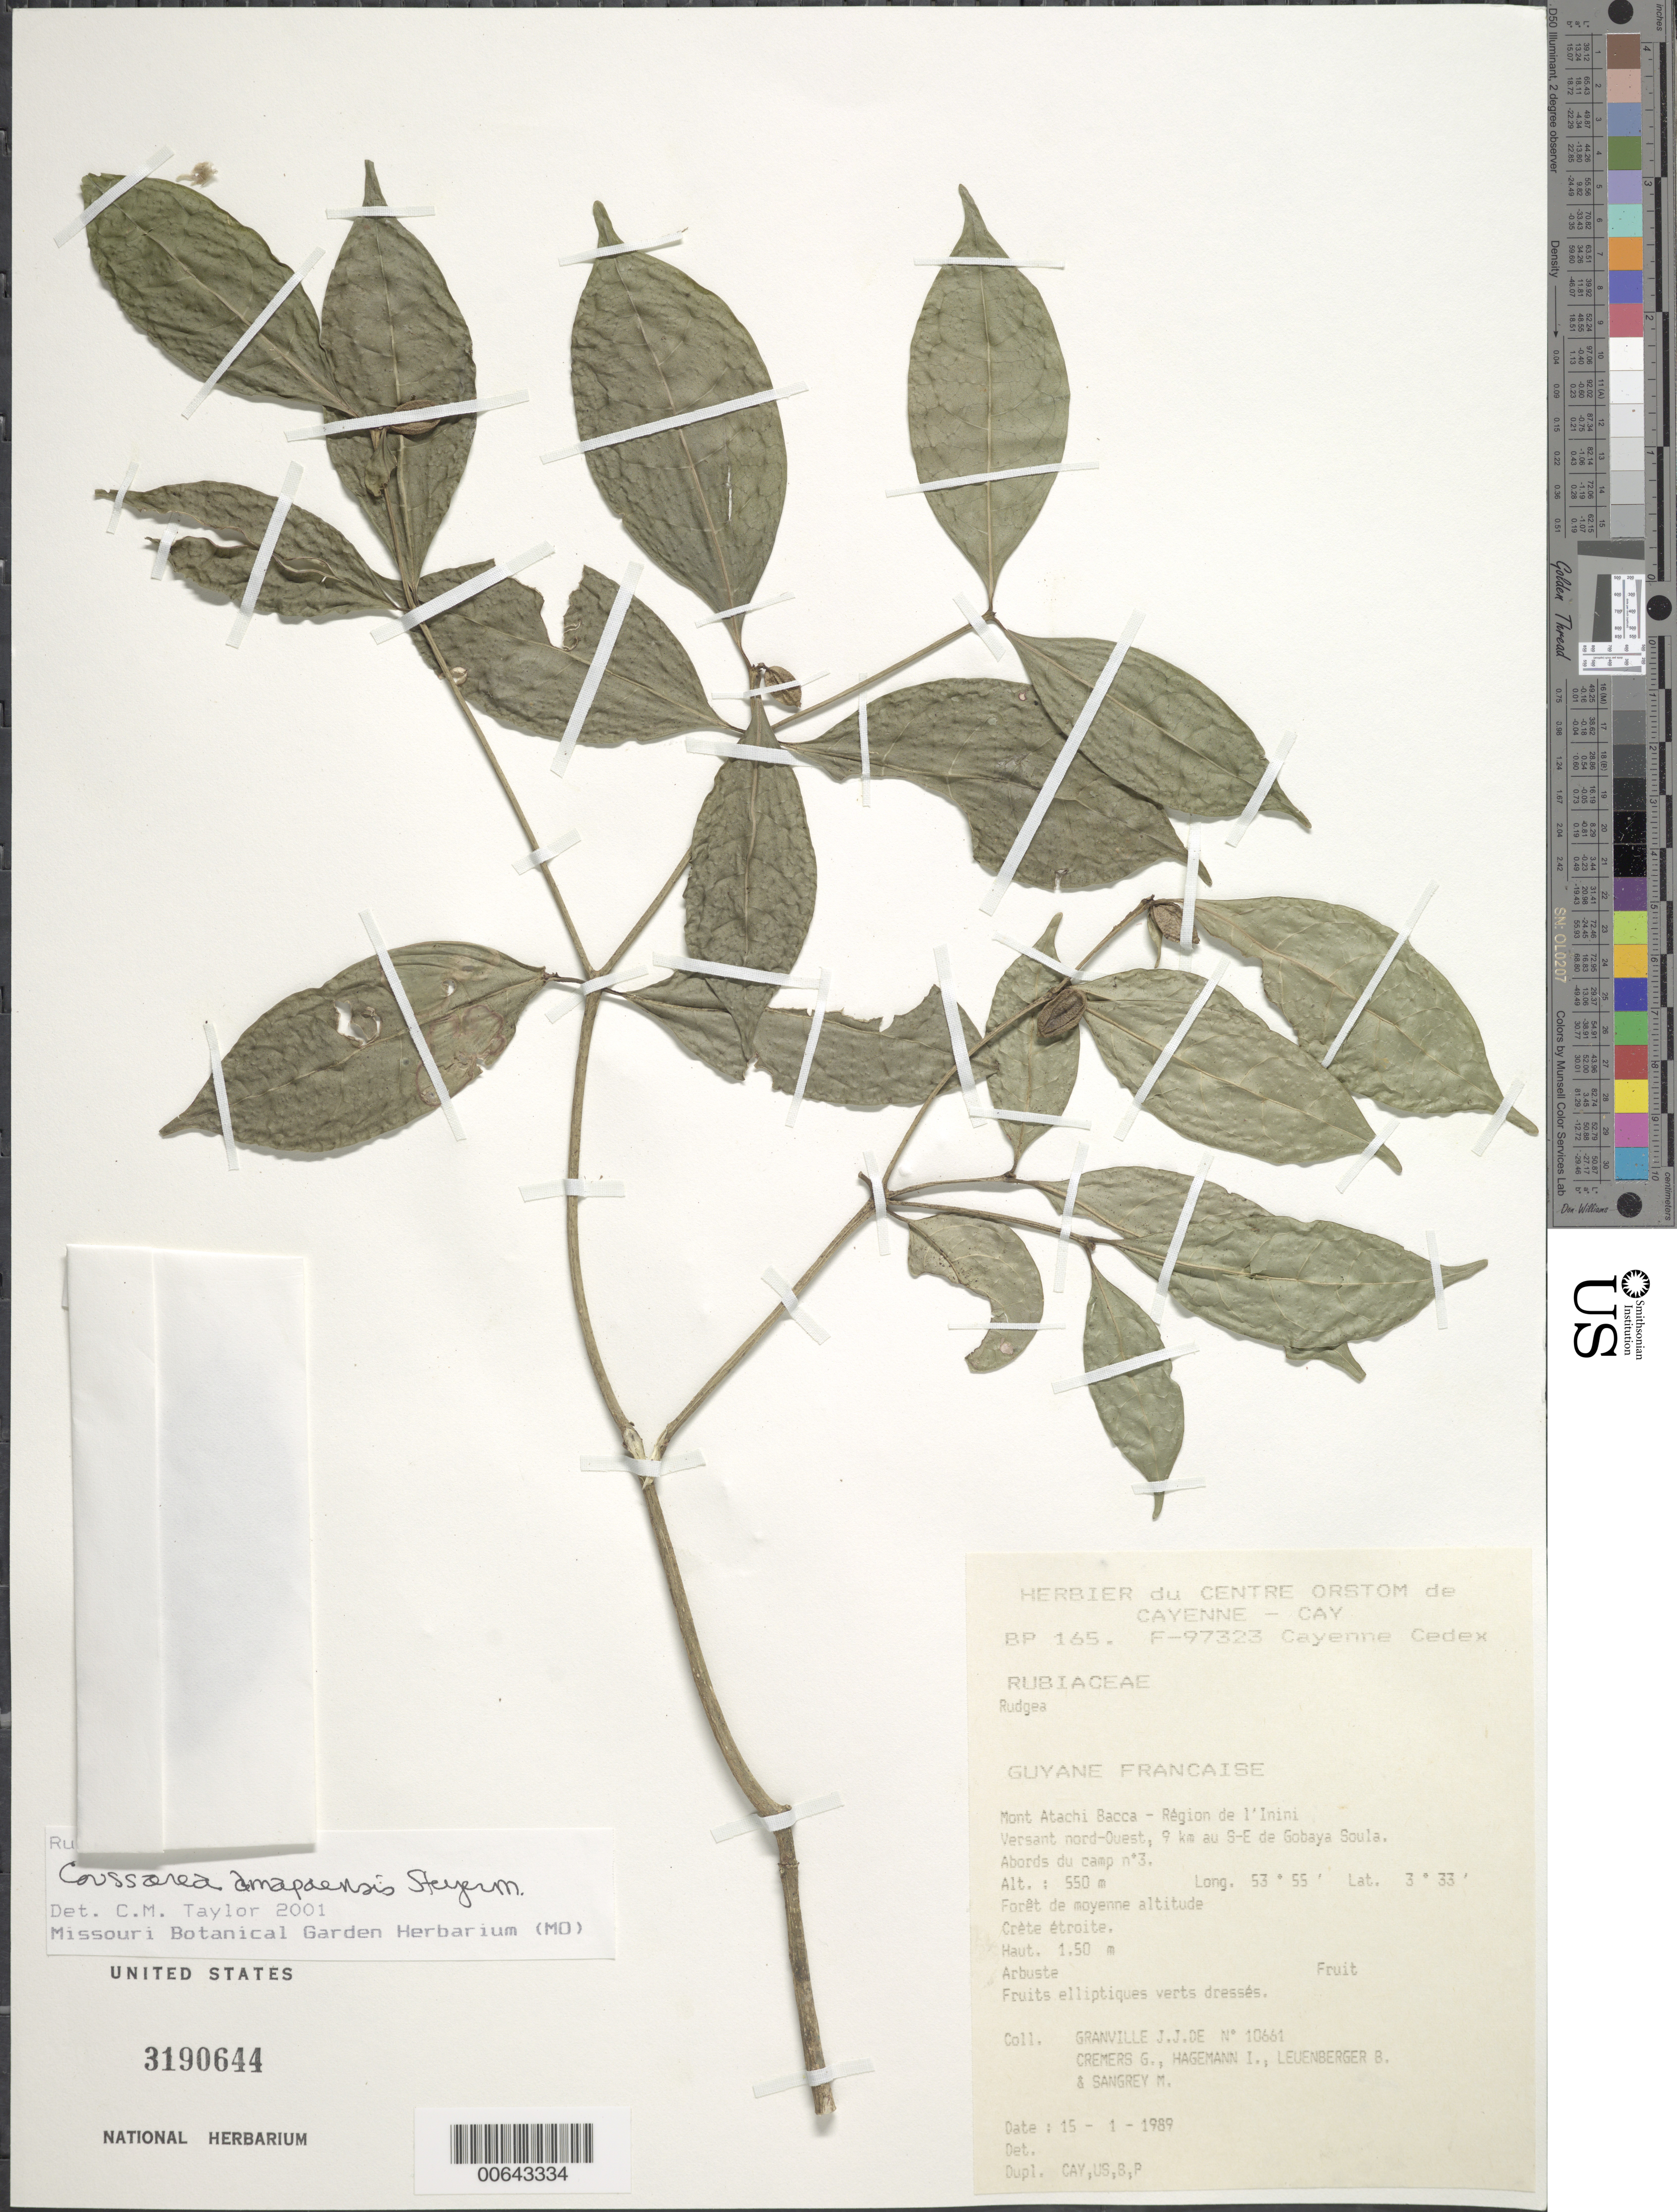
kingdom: Plantae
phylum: Tracheophyta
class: Magnoliopsida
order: Gentianales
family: Rubiaceae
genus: Coussarea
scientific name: Coussarea amapaensis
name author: Steyerm.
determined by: Taylor, Charlotte M.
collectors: J.-J. de Granville, G. Cremers, J. Hagemann, B. E. Leuenberger & M. S. Sangrey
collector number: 10661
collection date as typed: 15-Jan-89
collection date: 1989-01-15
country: French Guiana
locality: Mont Atachi Bacca, région de l'Inini, 9 km SE Gobaya Soula, abords du camp Nº3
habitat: Forêt de moyenne altitude, crète étroite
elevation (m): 550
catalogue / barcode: US 3190644